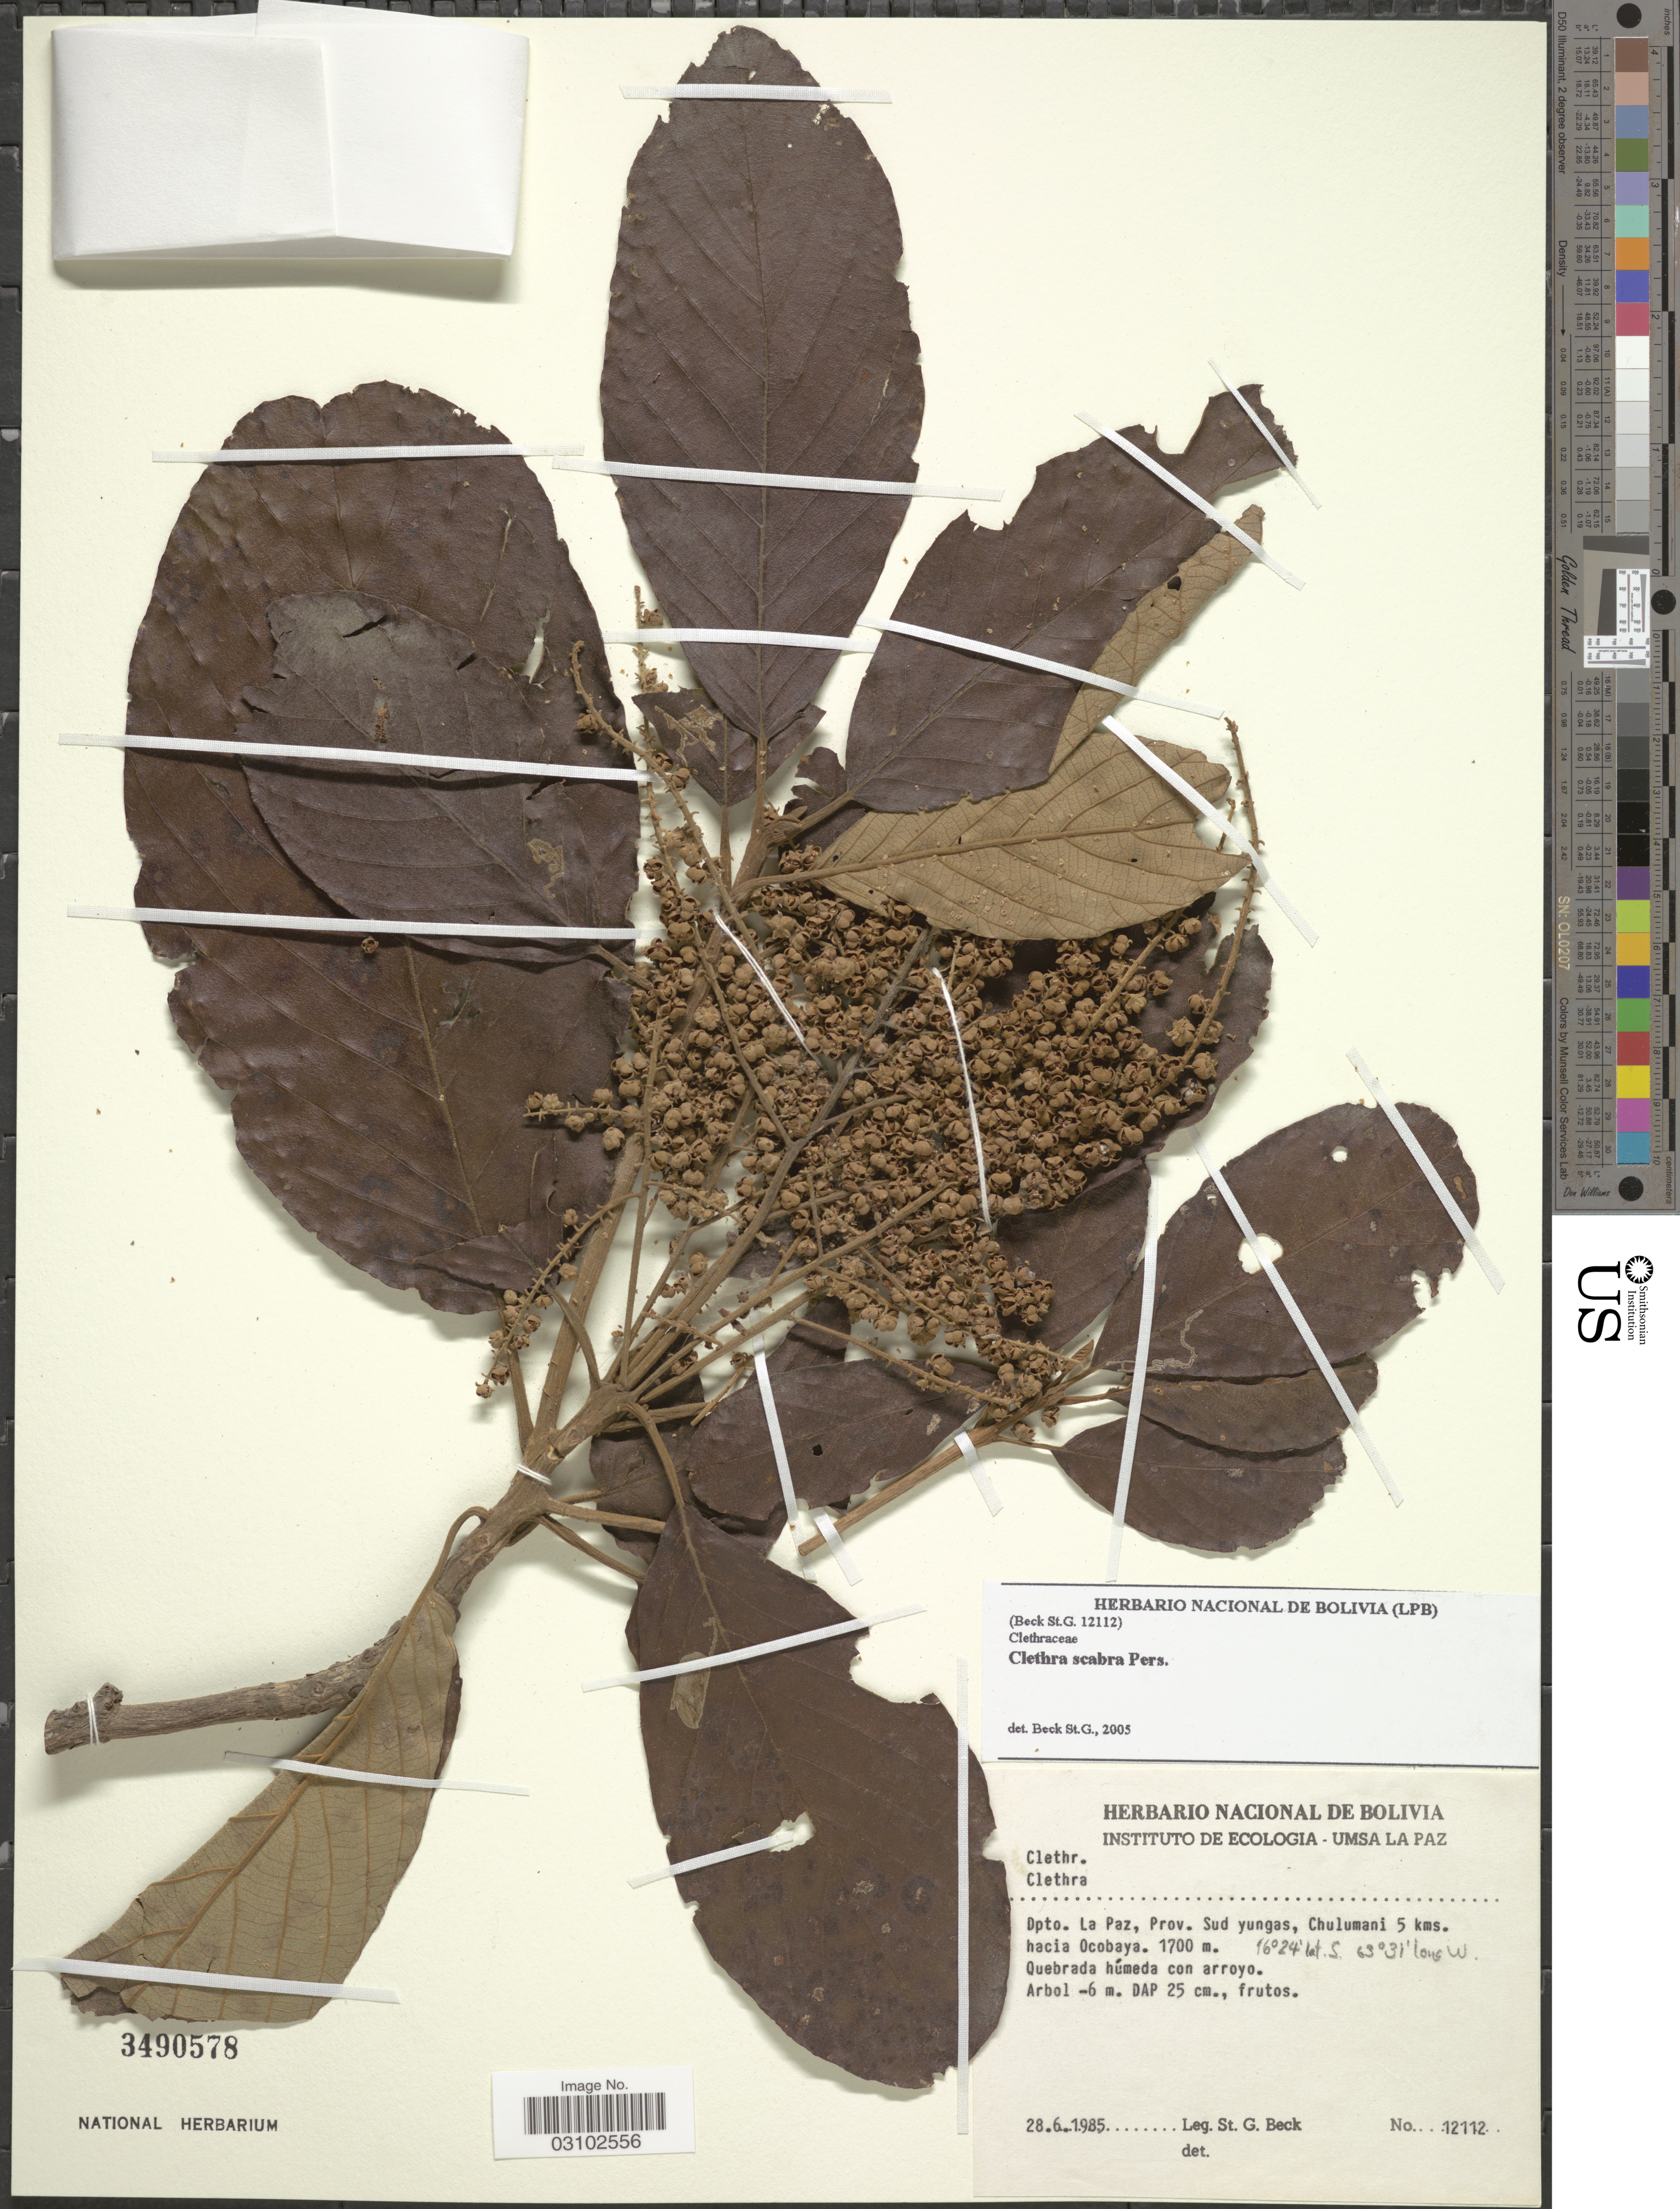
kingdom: Plantae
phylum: Tracheophyta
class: Magnoliopsida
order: Ericales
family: Clethraceae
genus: Clethra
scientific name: Clethra scabra var. scabra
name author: Pers.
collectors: S. G. Beck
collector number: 12112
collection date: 1985-06-28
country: Bolivia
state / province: La Paz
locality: Dpto. La Paz, Prov. Sud yungas, Chulumani 5 kms. hacia Ocobaya.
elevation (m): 1700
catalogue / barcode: US 3490578